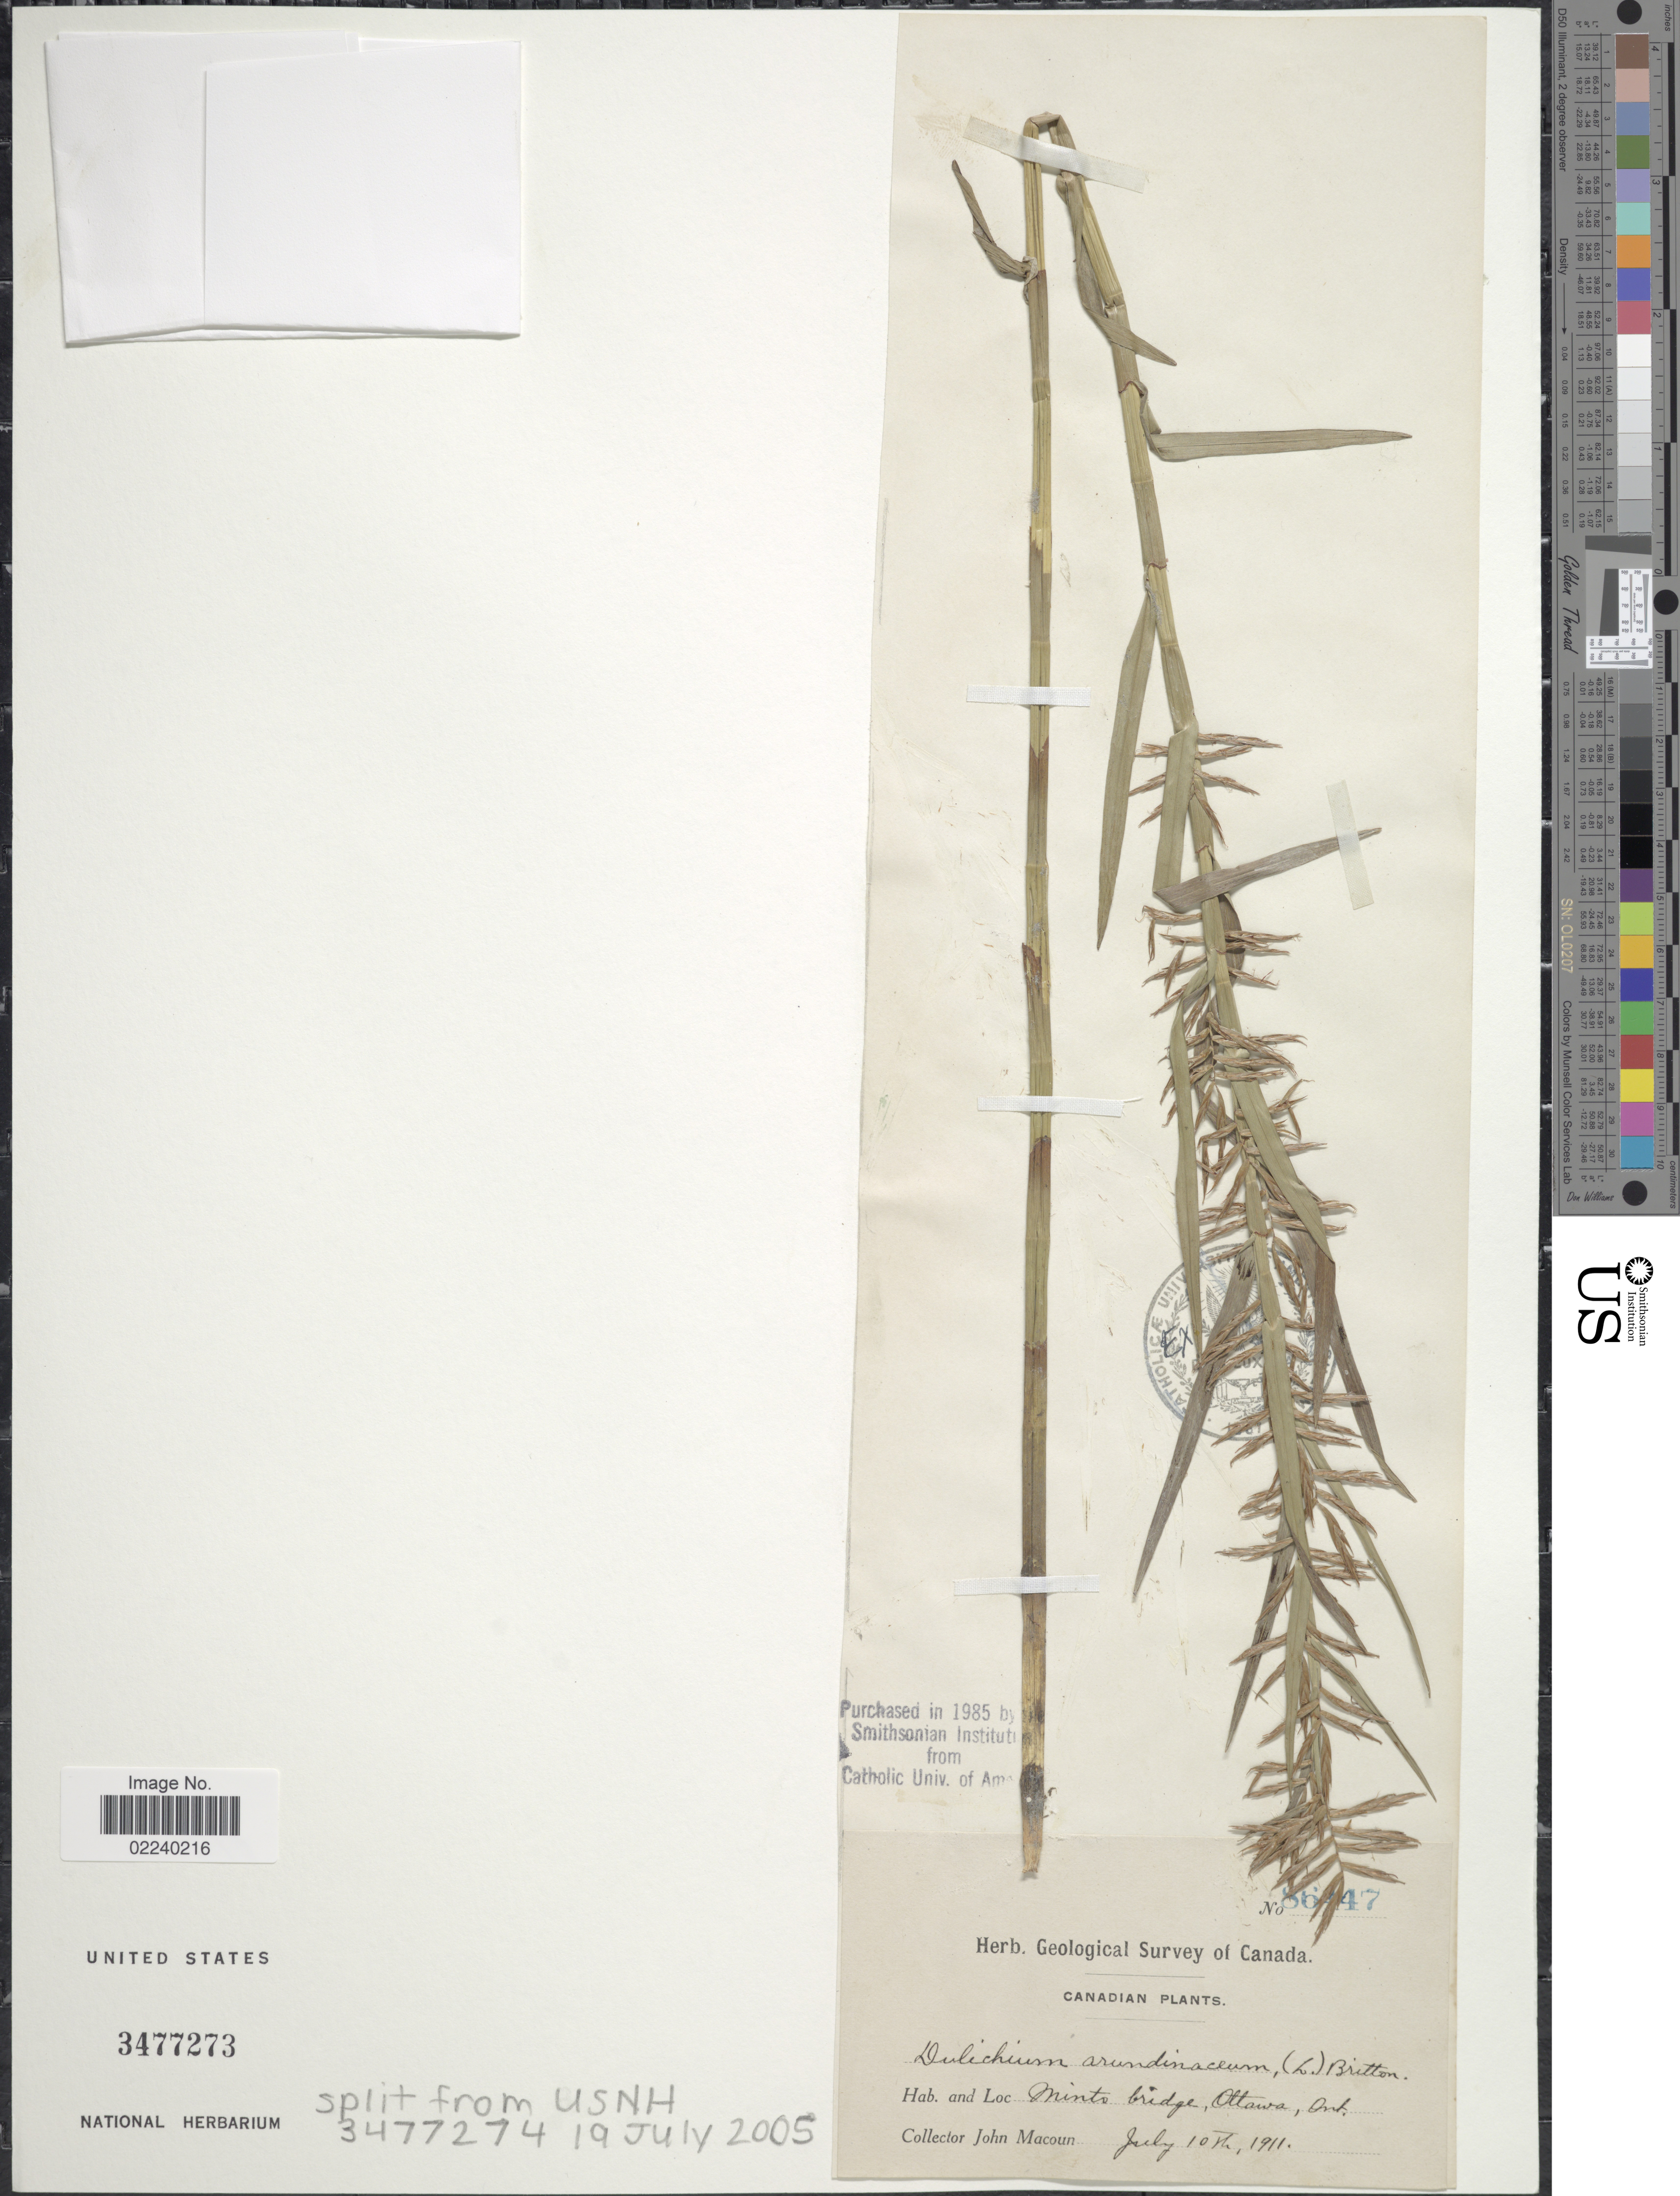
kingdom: Plantae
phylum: Tracheophyta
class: Liliopsida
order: Poales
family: Cyperaceae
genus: Dulichium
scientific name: Dulichium arundinaceum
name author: (L.) Britton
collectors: J. Macoun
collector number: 86447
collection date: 1911-07-10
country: Canada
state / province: Ontario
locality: Mints bridge, Ottawa,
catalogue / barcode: US 3477273